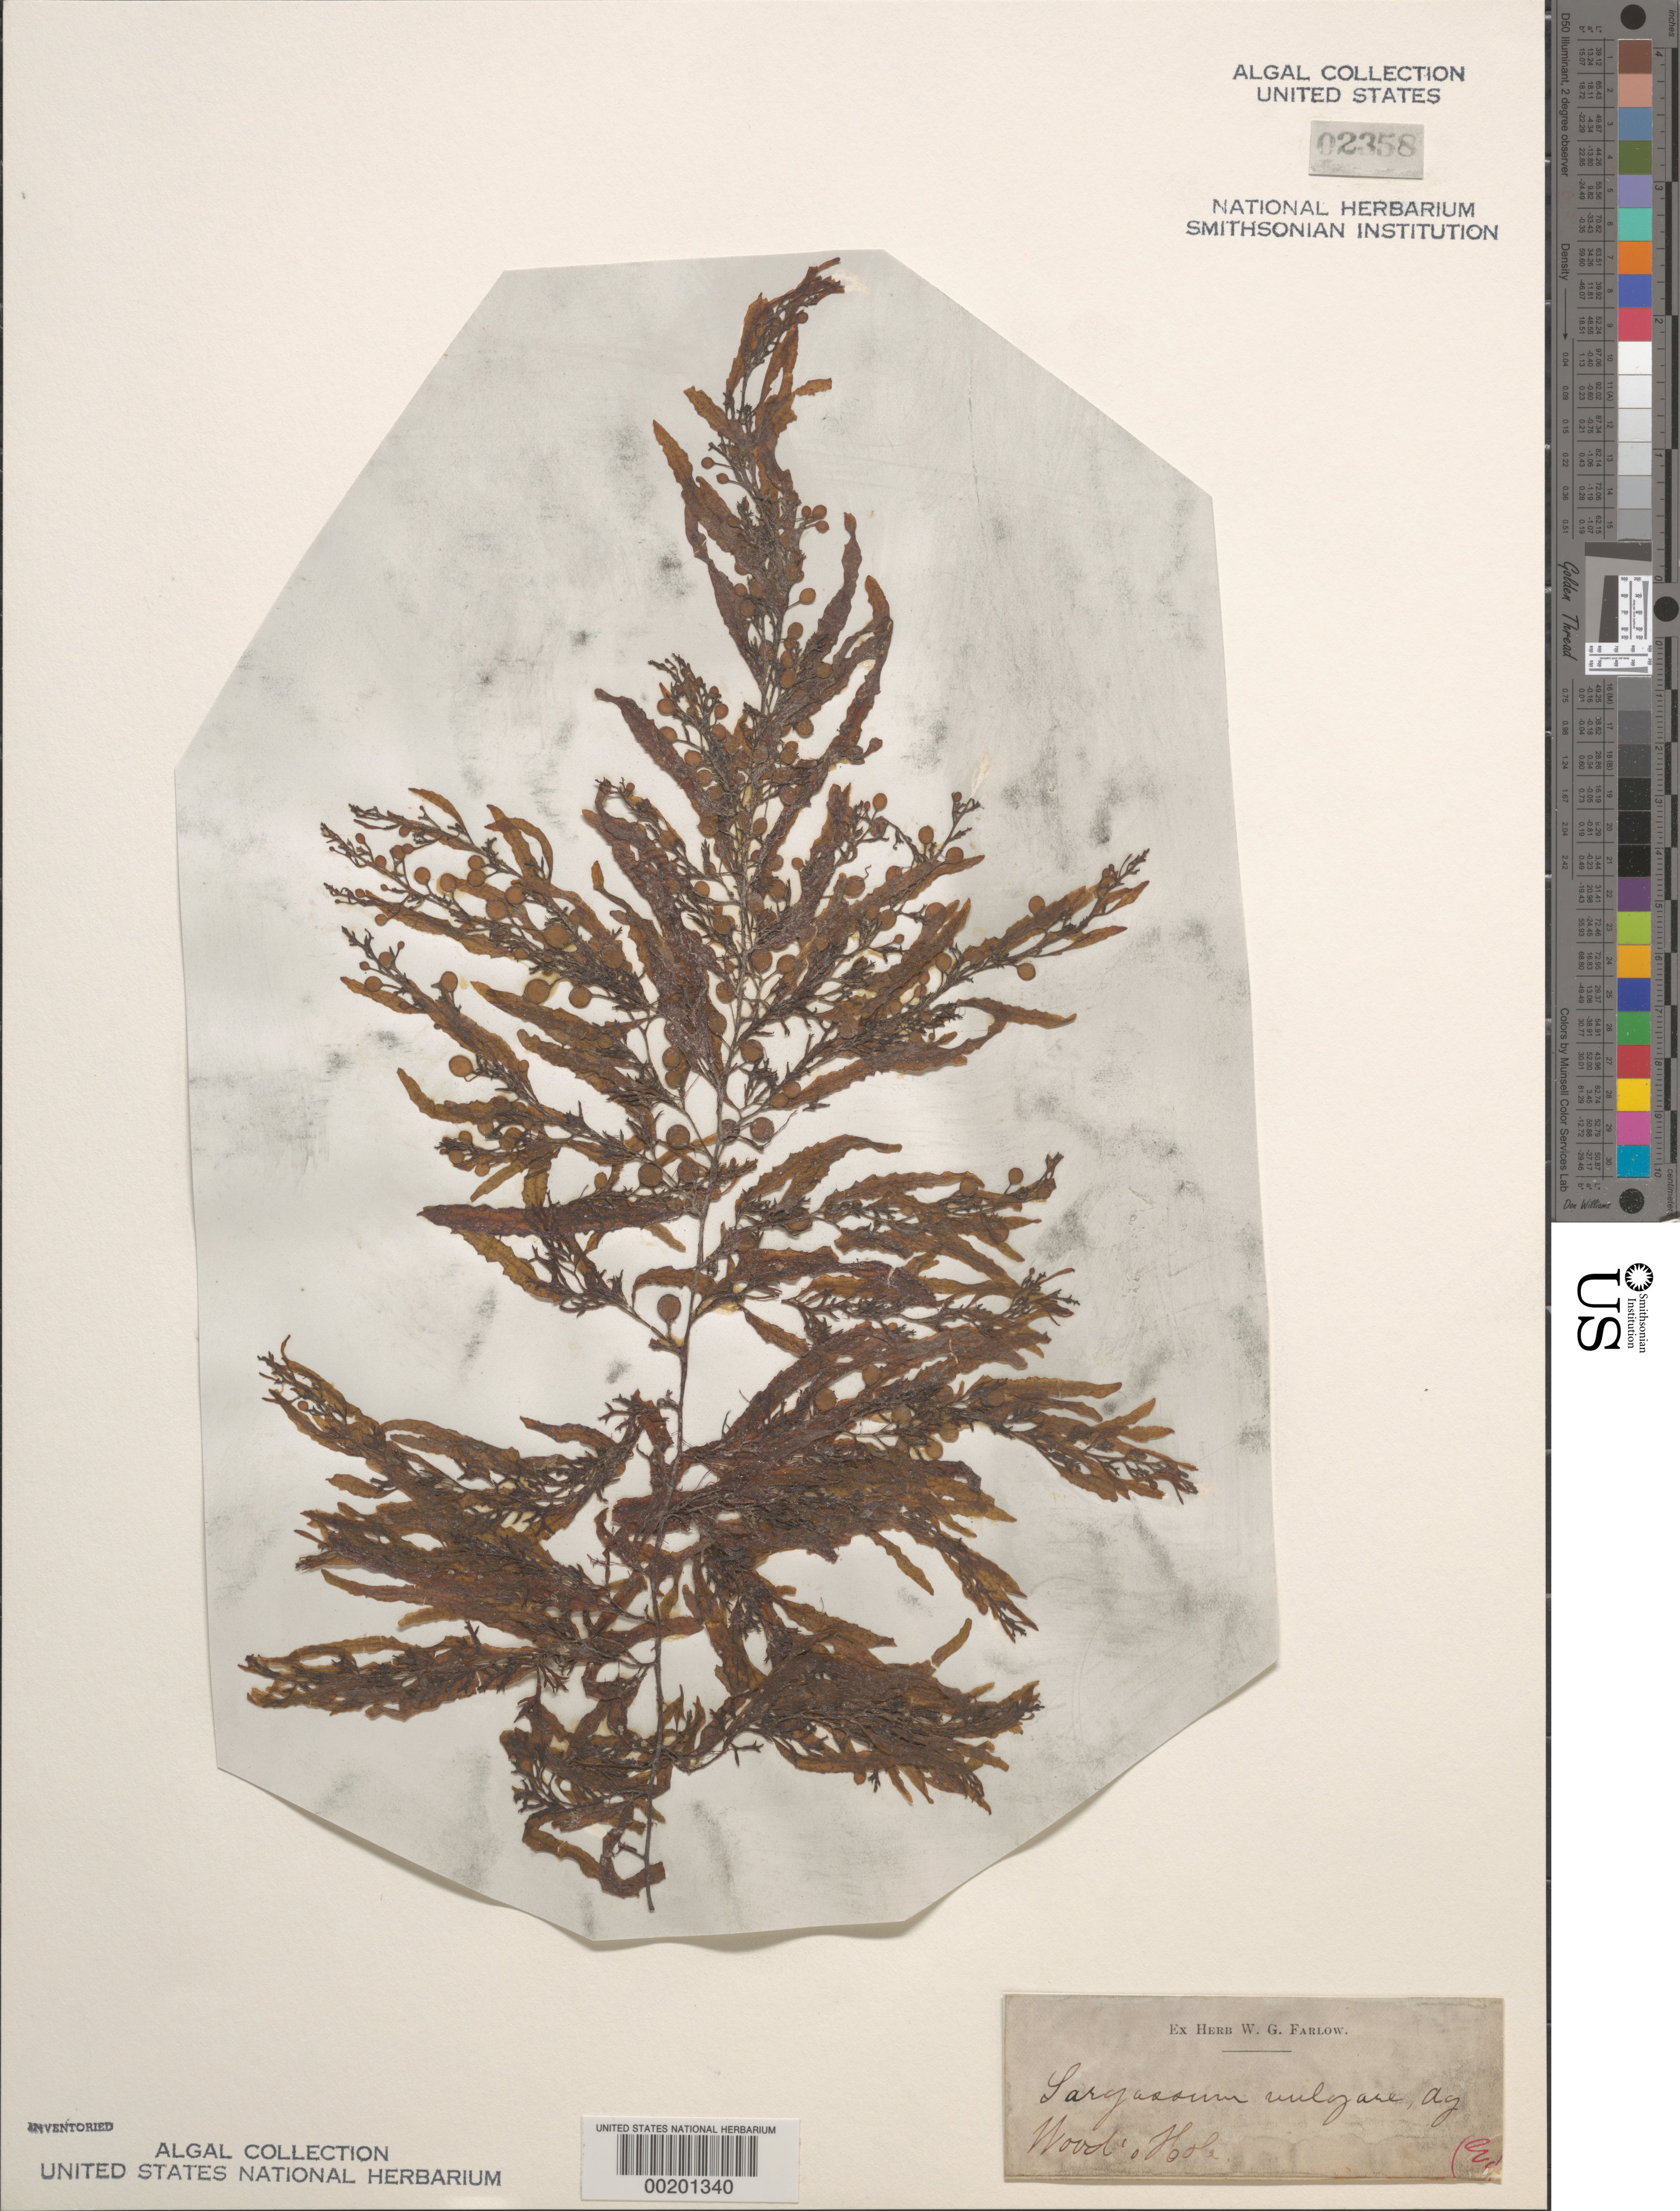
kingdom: Chromista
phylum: Ochrophyta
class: Phaeophyceae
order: Fucales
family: Sargassaceae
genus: Sargassum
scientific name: Sargassum vulgare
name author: C. Agardh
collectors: W. Farlow (Herbarium)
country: United States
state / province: Massachusetts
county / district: Barnstable County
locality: Woods Hole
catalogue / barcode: US 2358